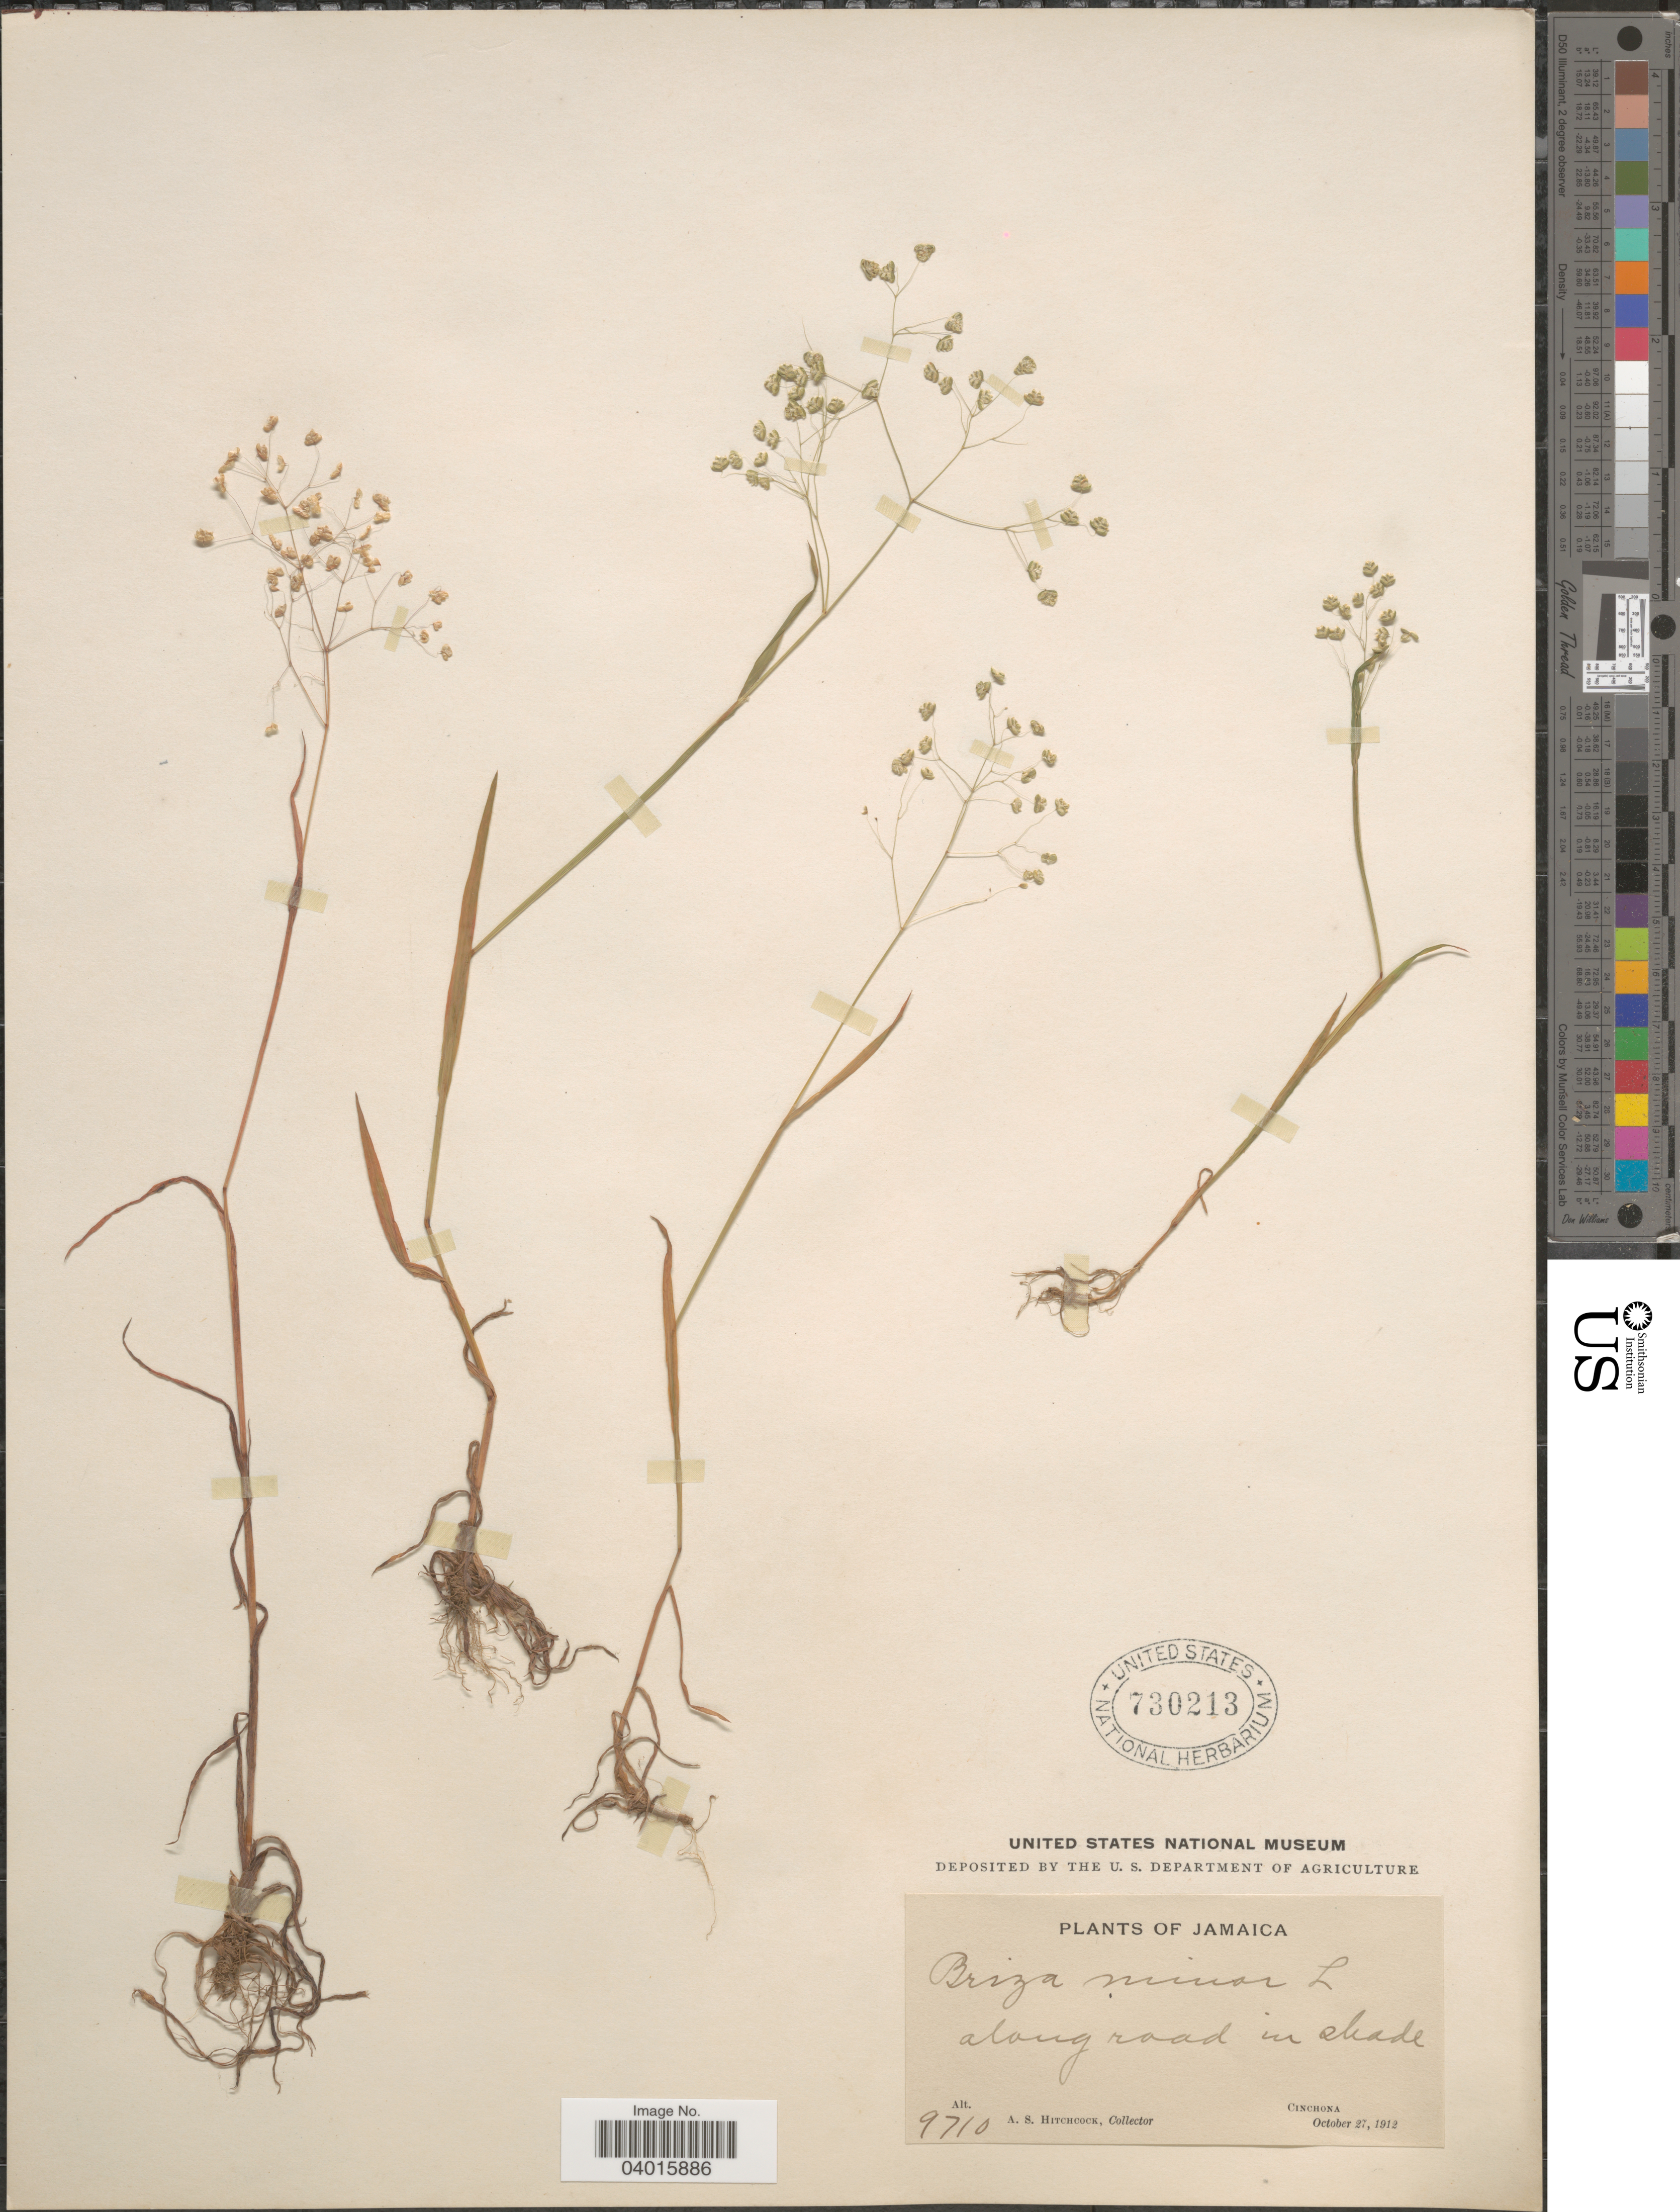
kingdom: Plantae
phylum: Tracheophyta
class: Liliopsida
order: Poales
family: Poaceae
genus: Briza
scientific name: Briza minor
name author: L.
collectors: A. S. Hitchcock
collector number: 9710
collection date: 1912-10-27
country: Jamaica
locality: Along road in shade. Cinchona.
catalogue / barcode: US 730213